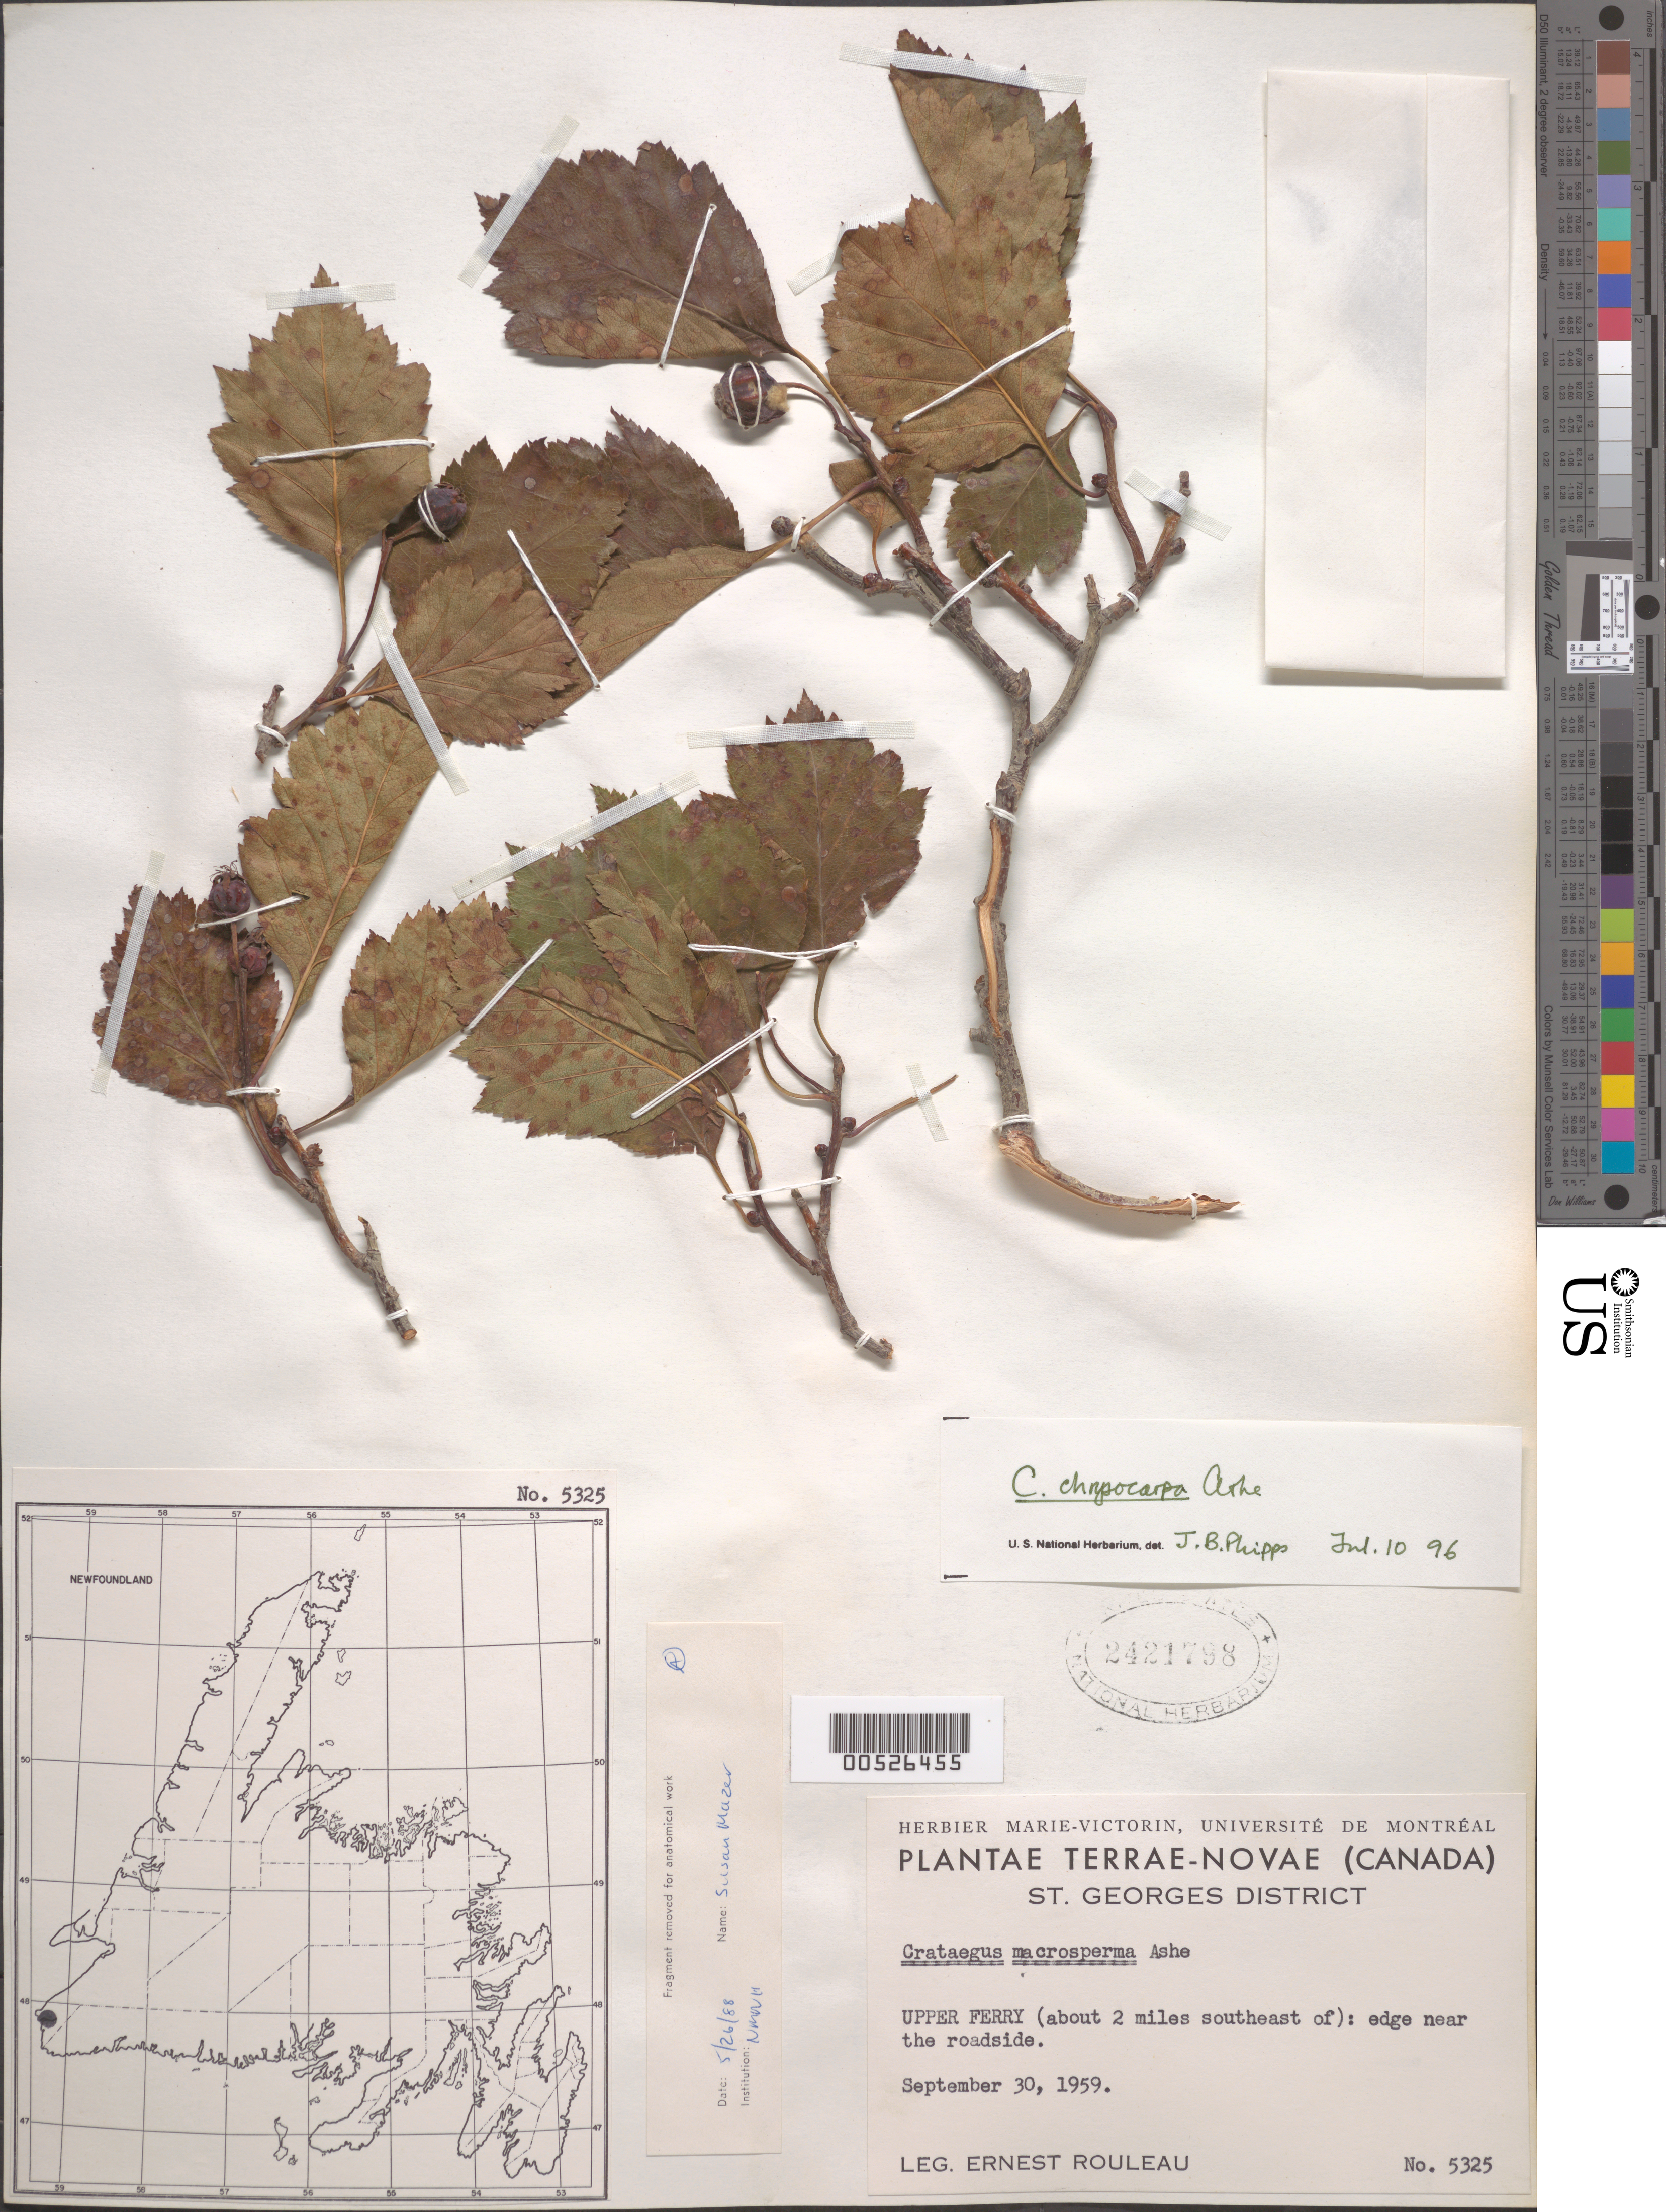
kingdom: Plantae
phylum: Tracheophyta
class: Magnoliopsida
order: Rosales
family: Rosaceae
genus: Crataegus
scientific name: Crataegus chrysocarpa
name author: Ashe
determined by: Phipps, James B., (UWO), University of Western Ontario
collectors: E. Rouleau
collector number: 5325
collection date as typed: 30 Sep 1959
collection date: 1959-09-30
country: Canada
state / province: Newfoundland and Labrador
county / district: St. George's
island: Newfoundland Island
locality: Upper Ferry (about 2 miles SE of).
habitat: edge near the roadside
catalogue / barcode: US 2421798